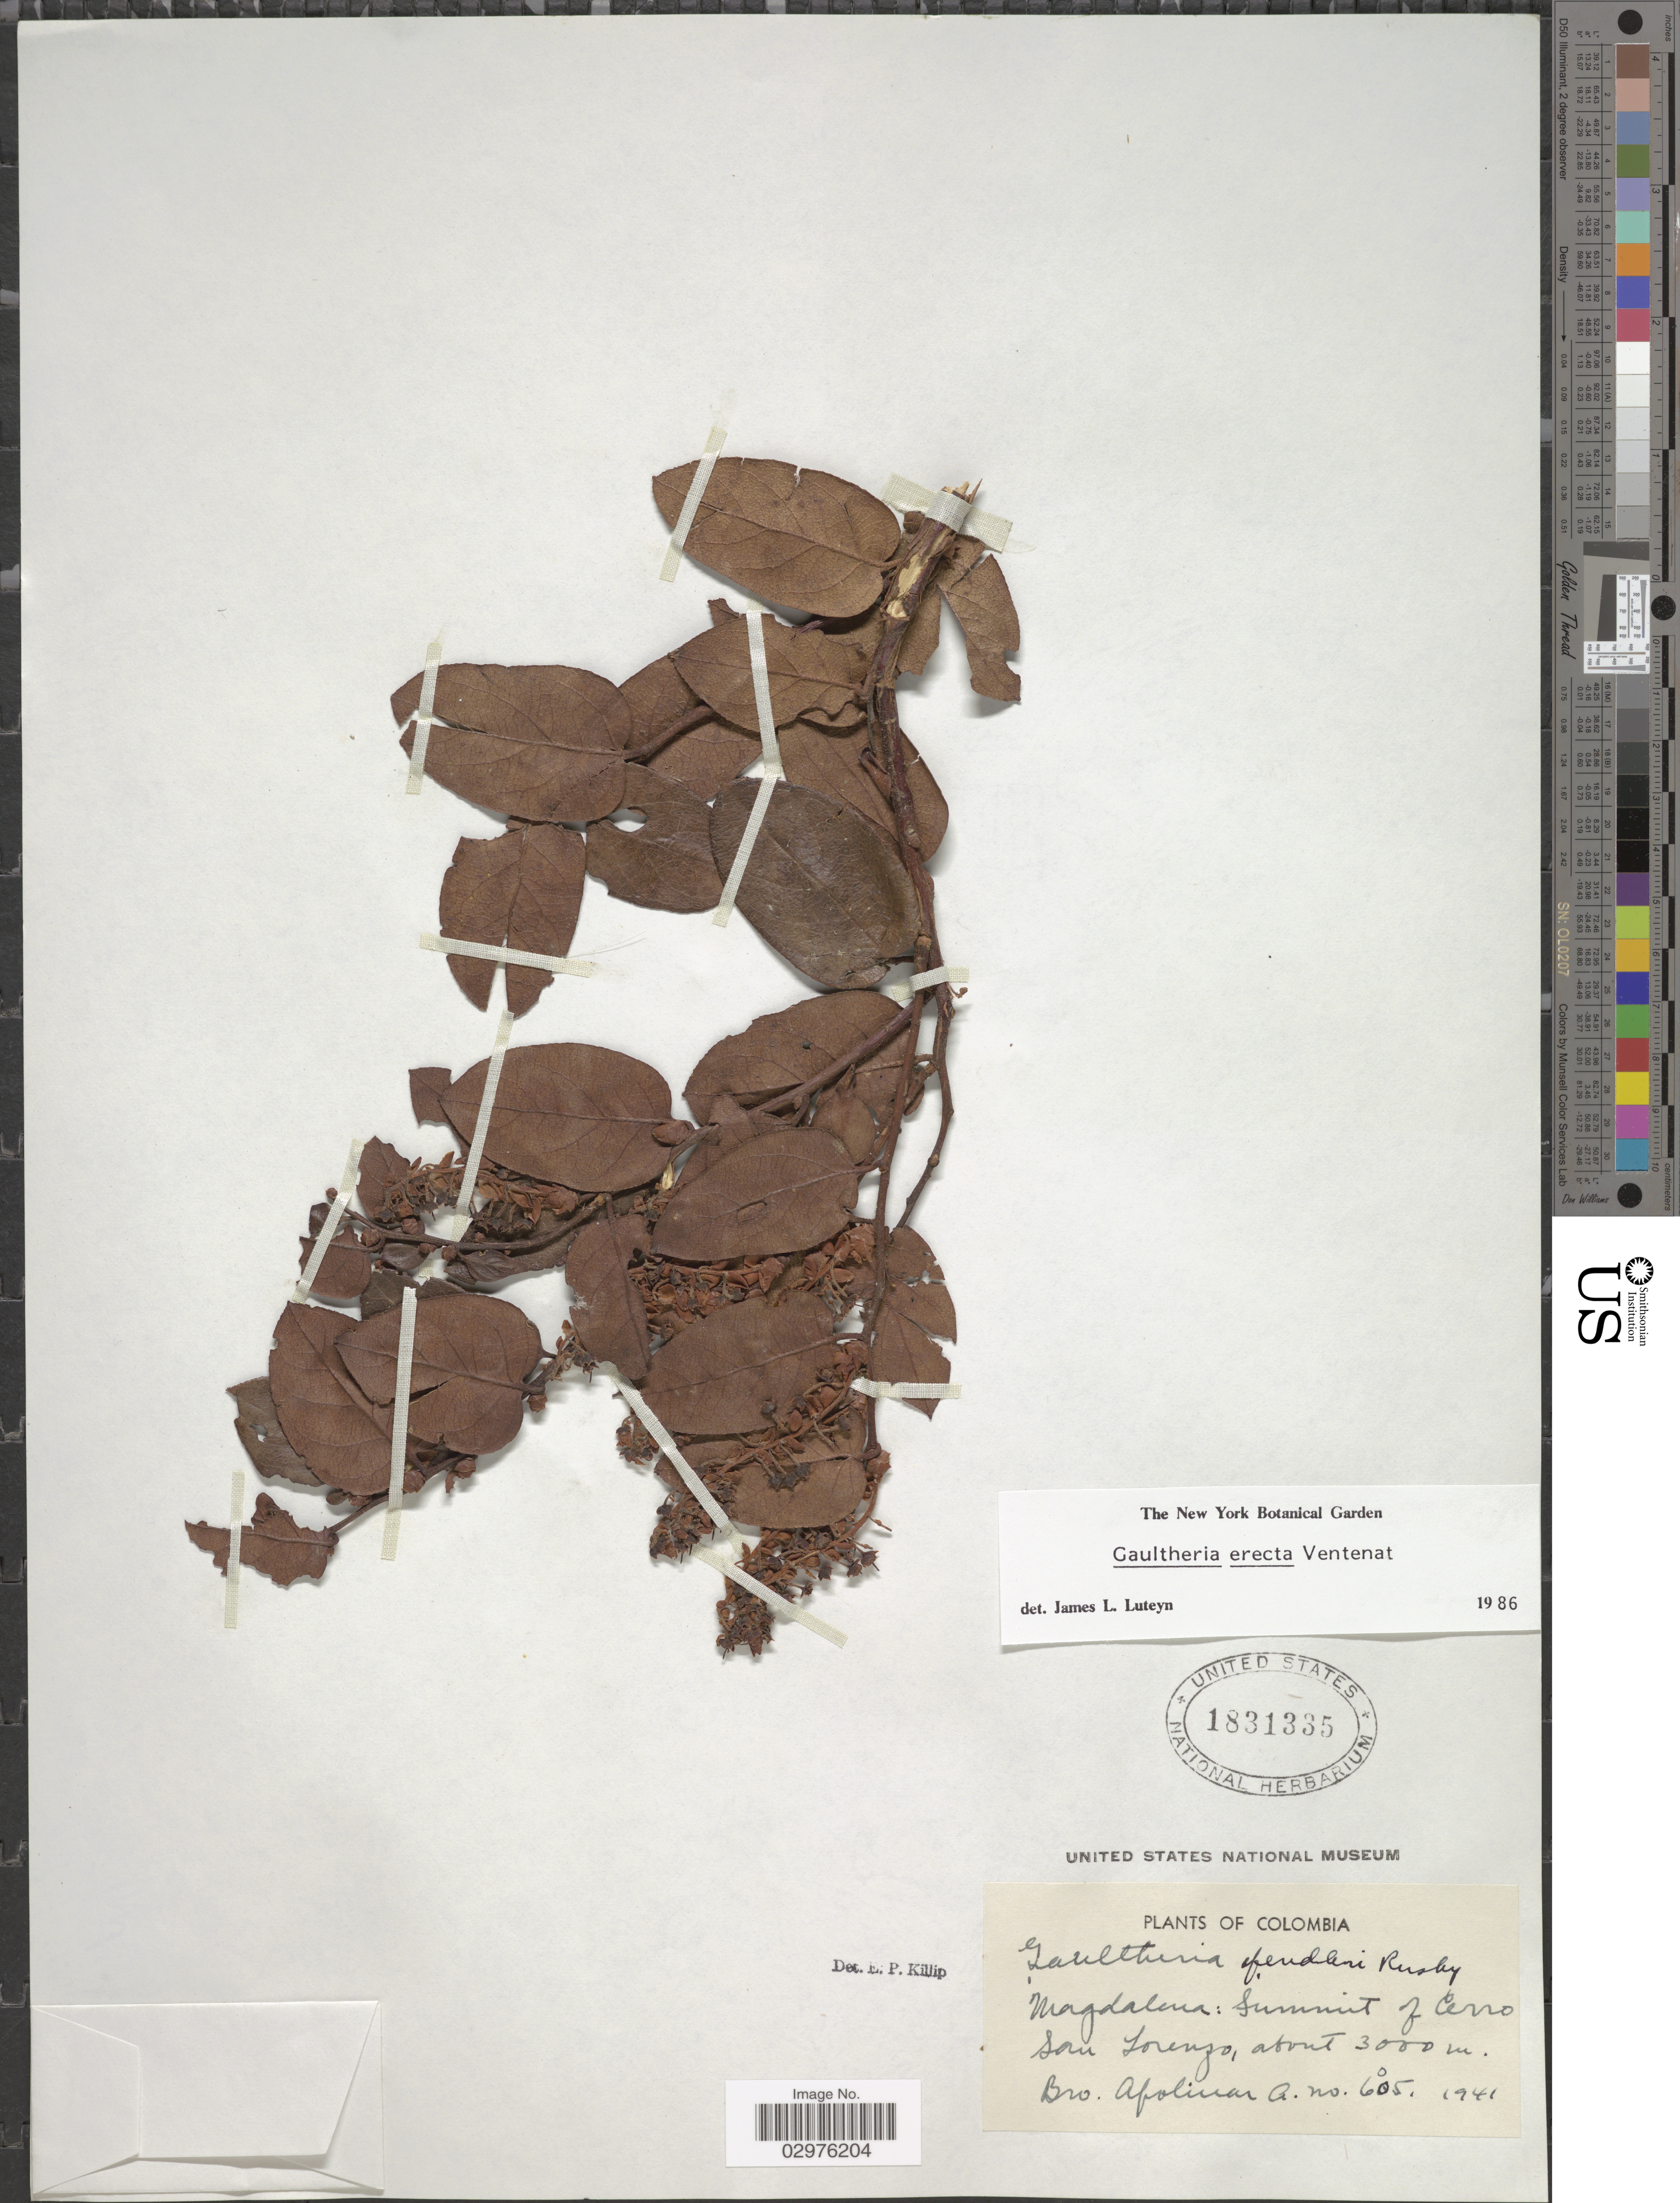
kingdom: Plantae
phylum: Tracheophyta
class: Magnoliopsida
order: Ericales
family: Ericaceae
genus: Gaultheria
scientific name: Gaultheria erecta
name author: Vent.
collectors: Bro. Apolinar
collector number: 605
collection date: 1941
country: Colombia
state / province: Magdalena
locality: Magdalena: Summit of Cerro San Lorenzo.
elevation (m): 3000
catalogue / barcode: US 1831335